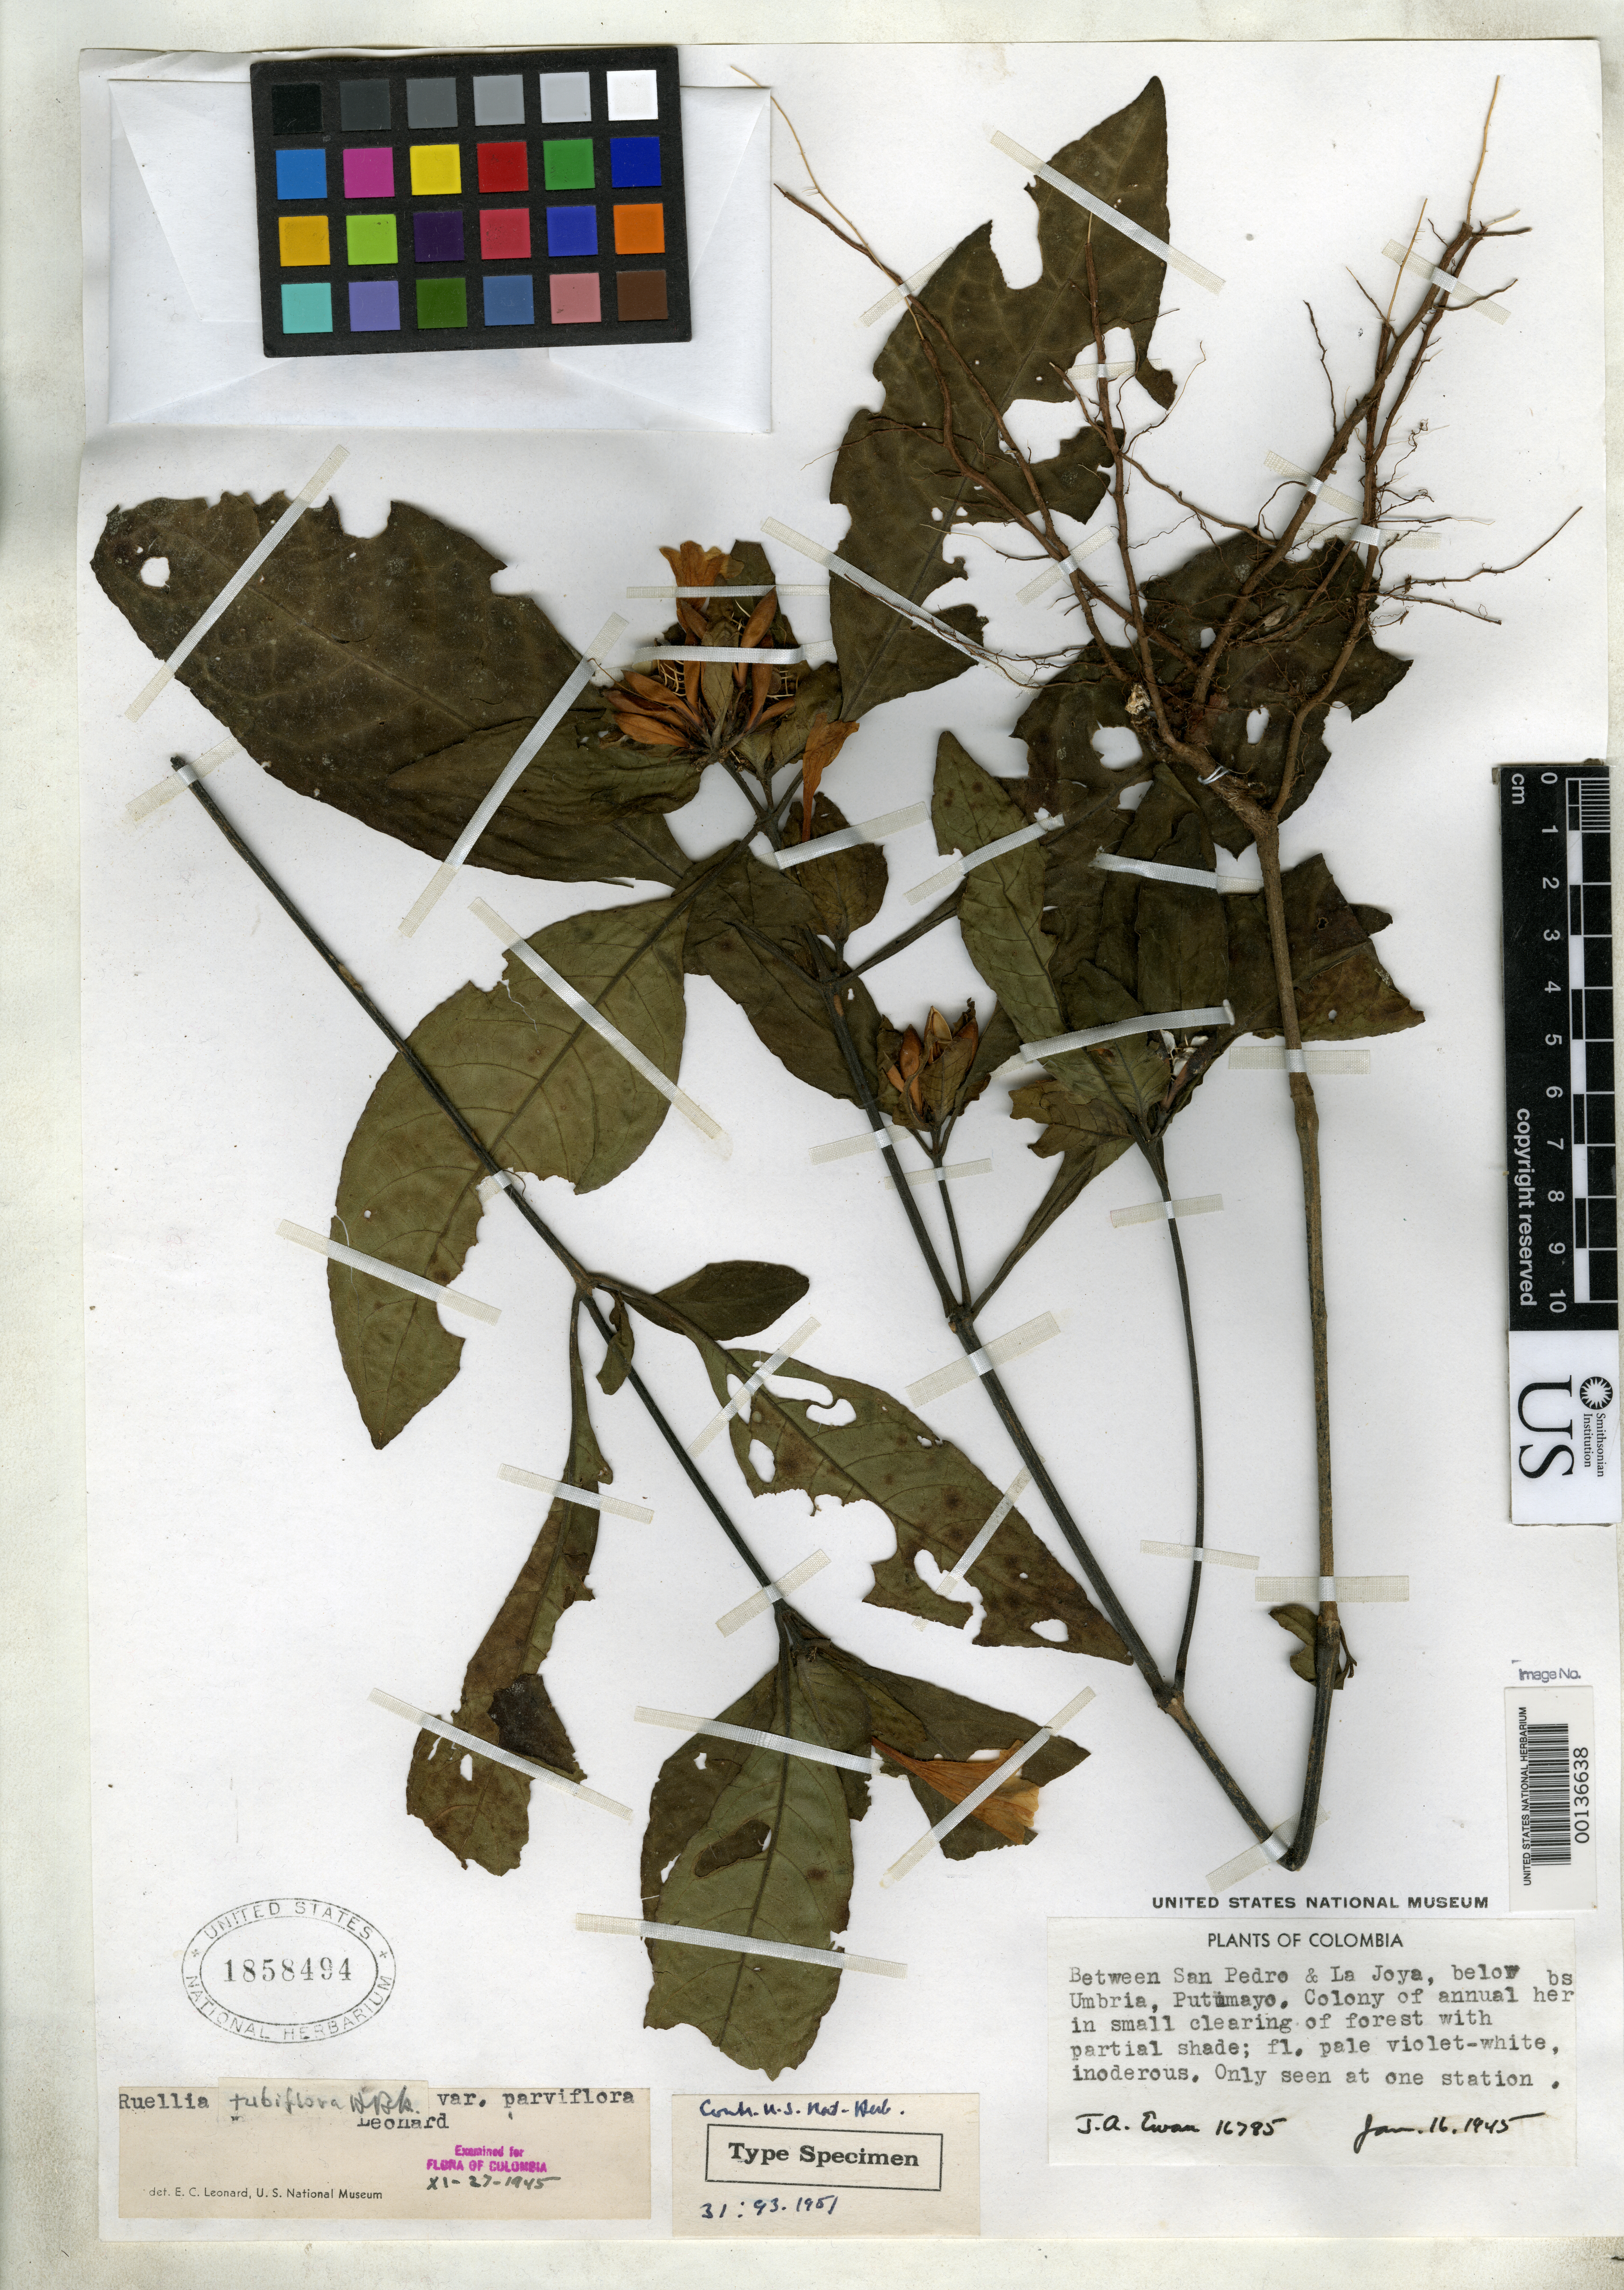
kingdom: Plantae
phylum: Tracheophyta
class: Magnoliopsida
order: Lamiales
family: Acanthaceae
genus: Ruellia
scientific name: Ruellia tubiflora var. parviflora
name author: Leonard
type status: Holotype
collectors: J. A. Ewan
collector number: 16785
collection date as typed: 16 Jan 1945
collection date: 1945-01-16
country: Colombia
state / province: Putumayo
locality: Between San Pedro & Lajoya, below Umbria.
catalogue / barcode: US 1858494